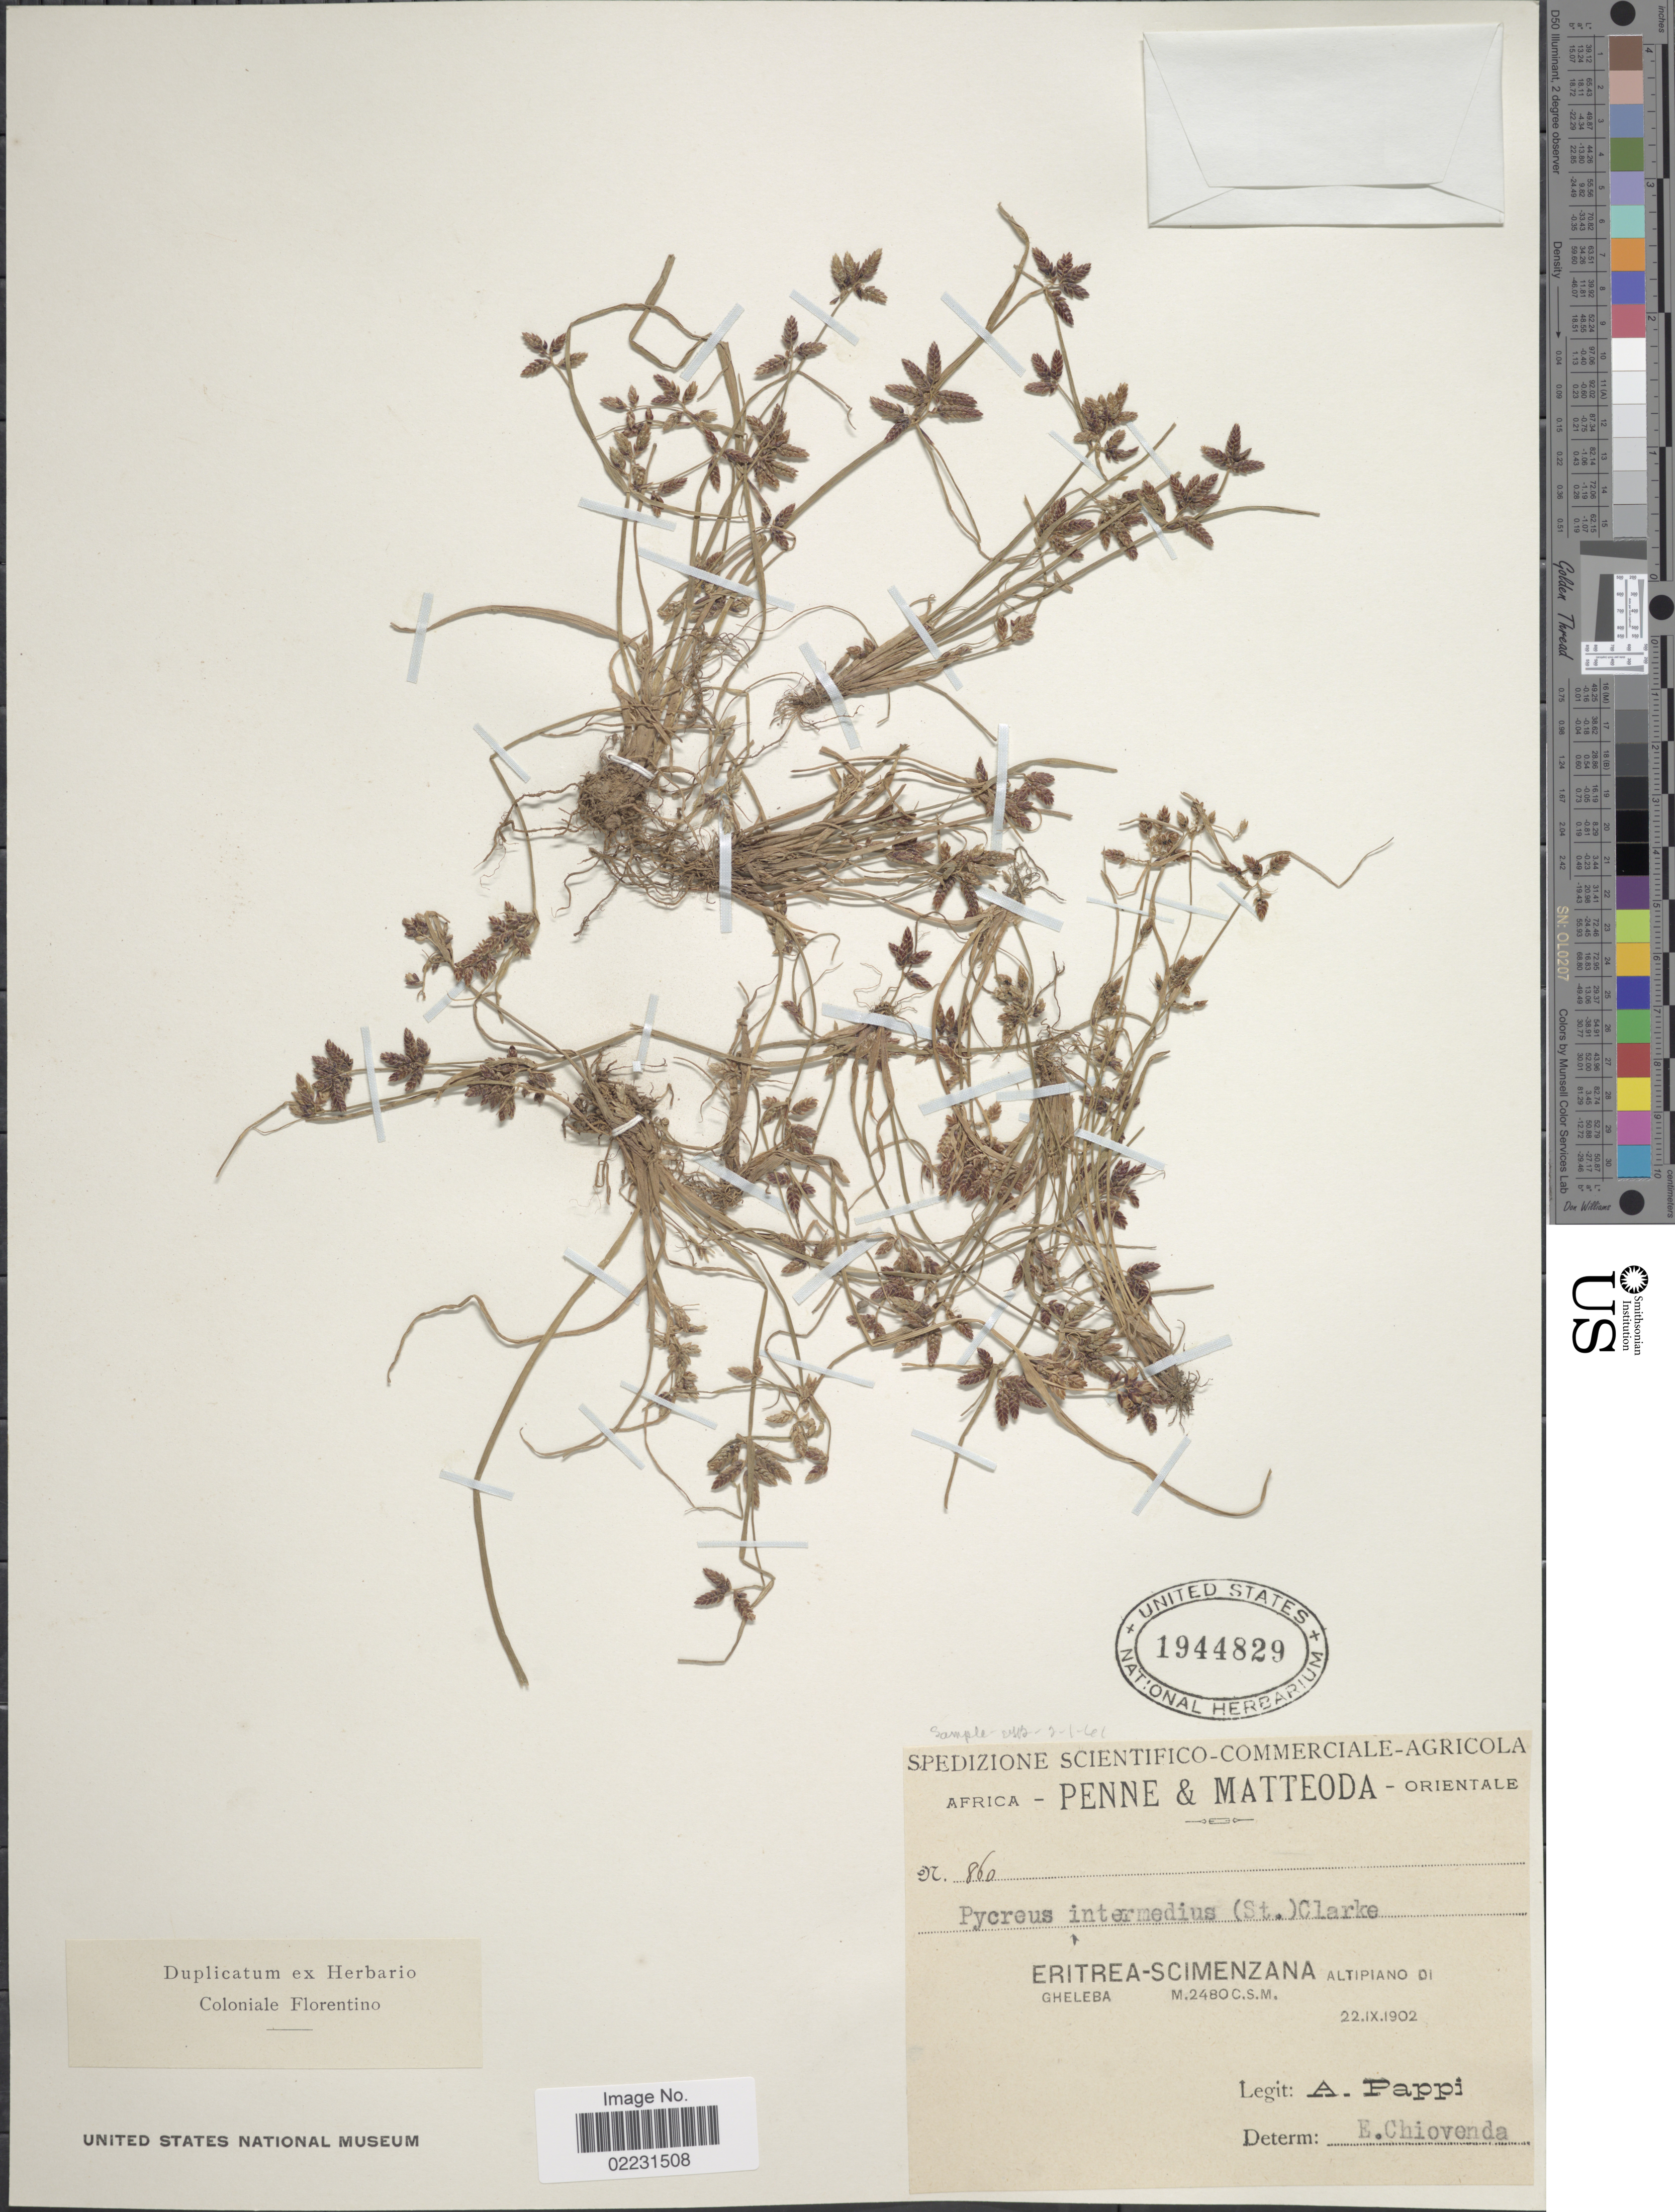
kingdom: Plantae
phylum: Tracheophyta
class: Liliopsida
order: Poales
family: Cyperaceae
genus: Cyperus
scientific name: Cyperus flavescens subsp. intermedius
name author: (Rikli) Lye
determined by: Strong, Mark T., (BOT), Smithsonian Institution - National Museum of Natural History (UNITED STATES)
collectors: A. Pappi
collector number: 860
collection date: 1902-09-22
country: Eritrea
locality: Eritea-Scimenzana Altipiano di Gheleba. Orientale.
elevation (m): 2480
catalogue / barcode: US 1944829